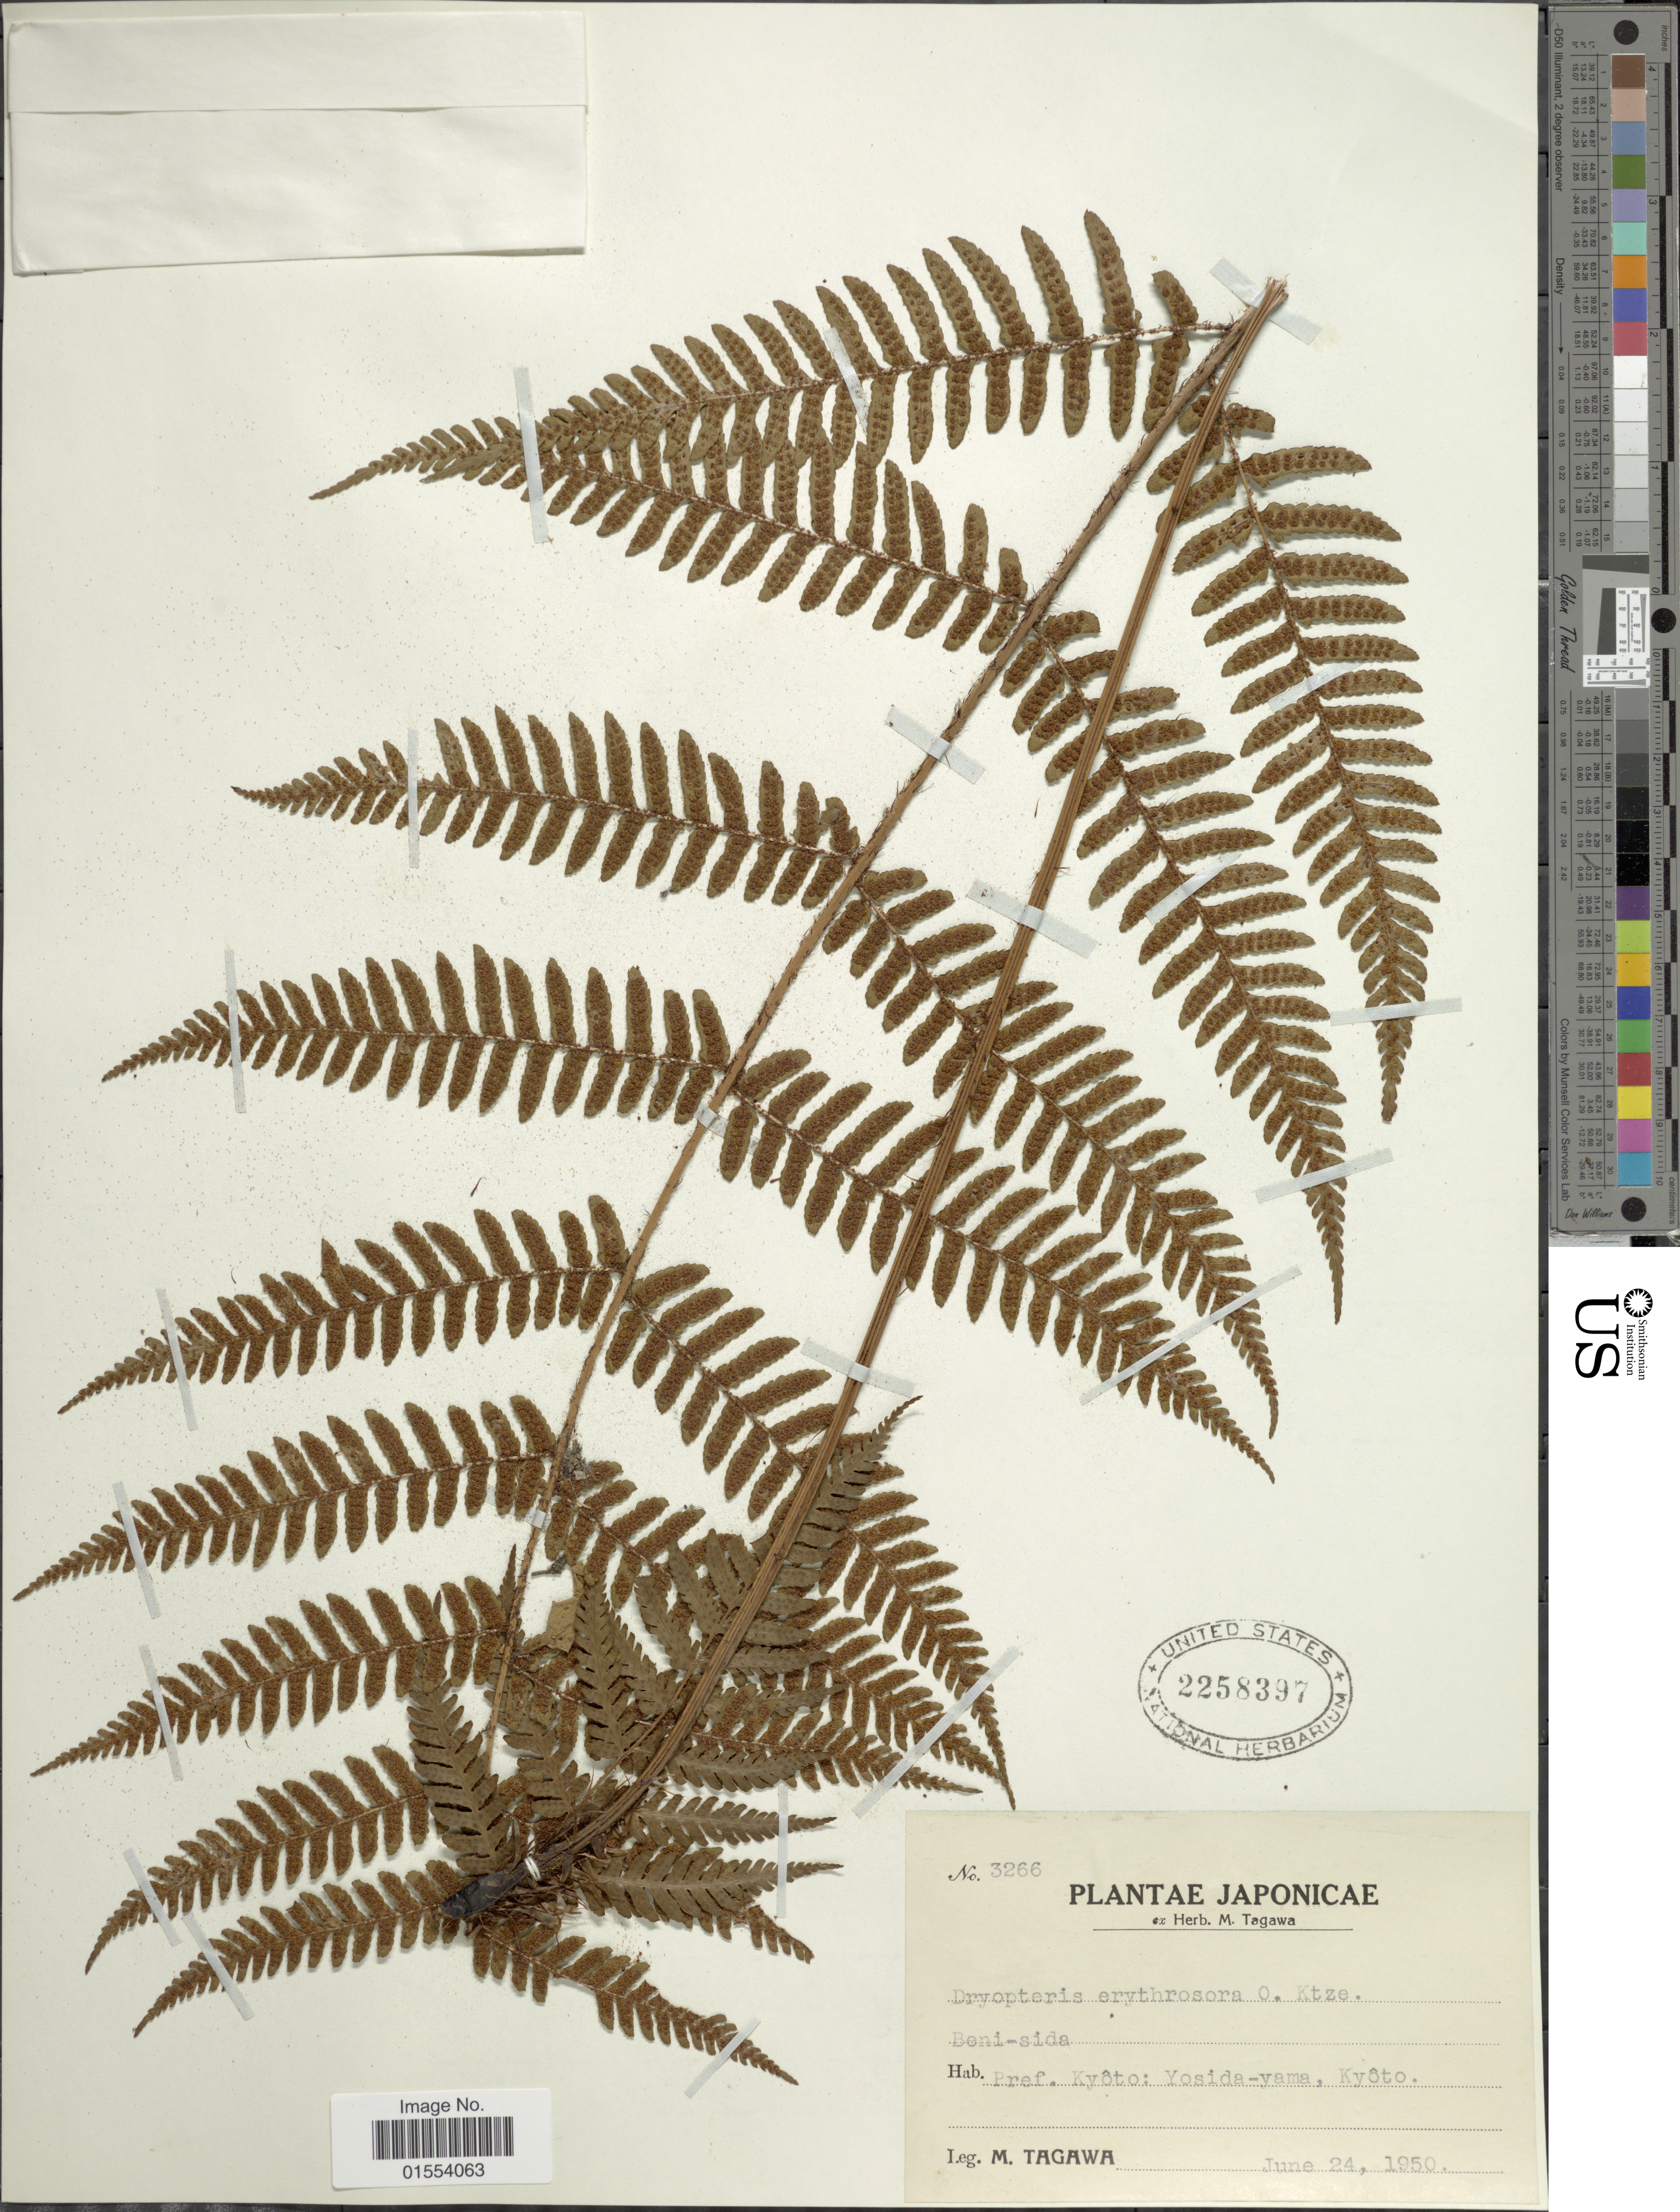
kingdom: Plantae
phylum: Tracheophyta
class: Polypodiopsida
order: Polypodiales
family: Dryopteridaceae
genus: Dryopteris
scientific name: Dryopteris erythrosora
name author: (D.C. Eaton) Kuntze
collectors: M. Tagawa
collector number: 3266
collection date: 1950-06-24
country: Japan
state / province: Kyoto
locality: Japonicae. Pref. Kyoto; Yosida-yama, Kyoto.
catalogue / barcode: US 2258397